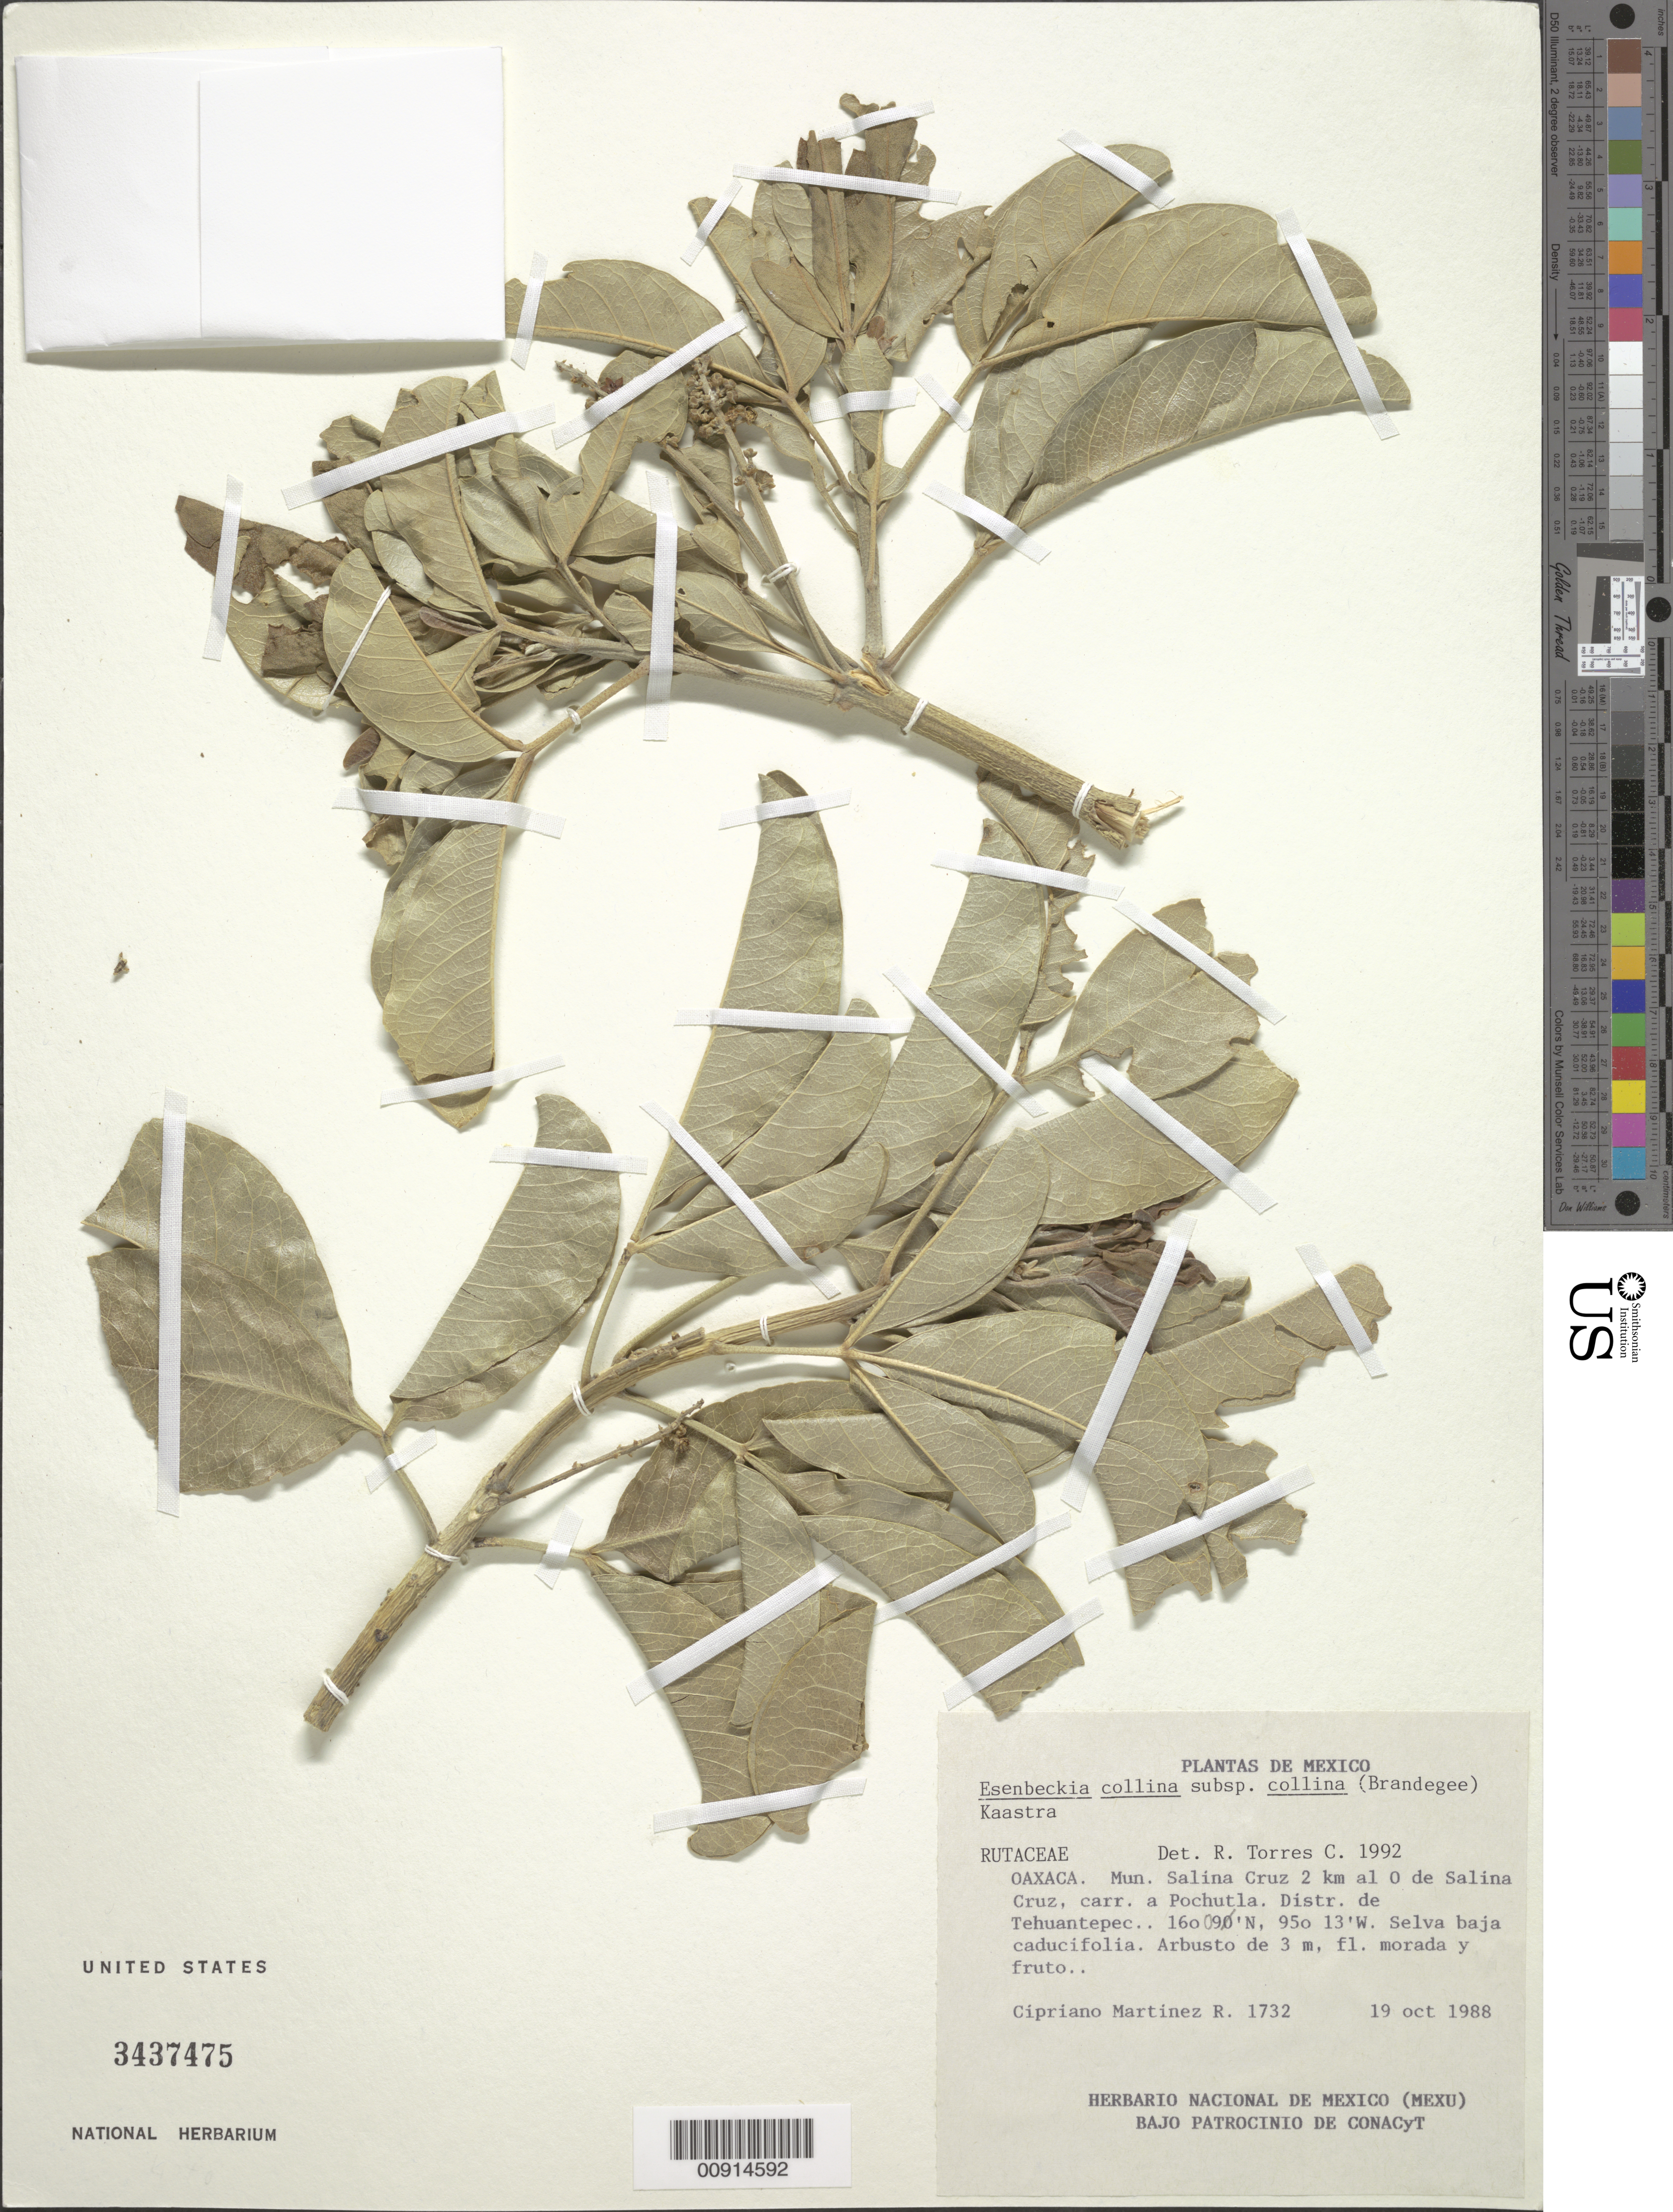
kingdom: Plantae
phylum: Tracheophyta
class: Magnoliopsida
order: Sapindales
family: Rutaceae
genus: Esenbeckia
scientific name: Esenbeckia collina subsp. collina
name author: Brandegee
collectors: C. Martínez R.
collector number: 1732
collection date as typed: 19 Oct 1988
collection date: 1988-10-19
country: Mexico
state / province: Oaxaca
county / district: Tehuantepec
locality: Oaxaca. Mun. Salina Cruz 2 km al O. de Salina Cruz, carr. a Pochutla, Distr. de Tehuantepec.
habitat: Selva baja caducifolia.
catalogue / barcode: US 3437475